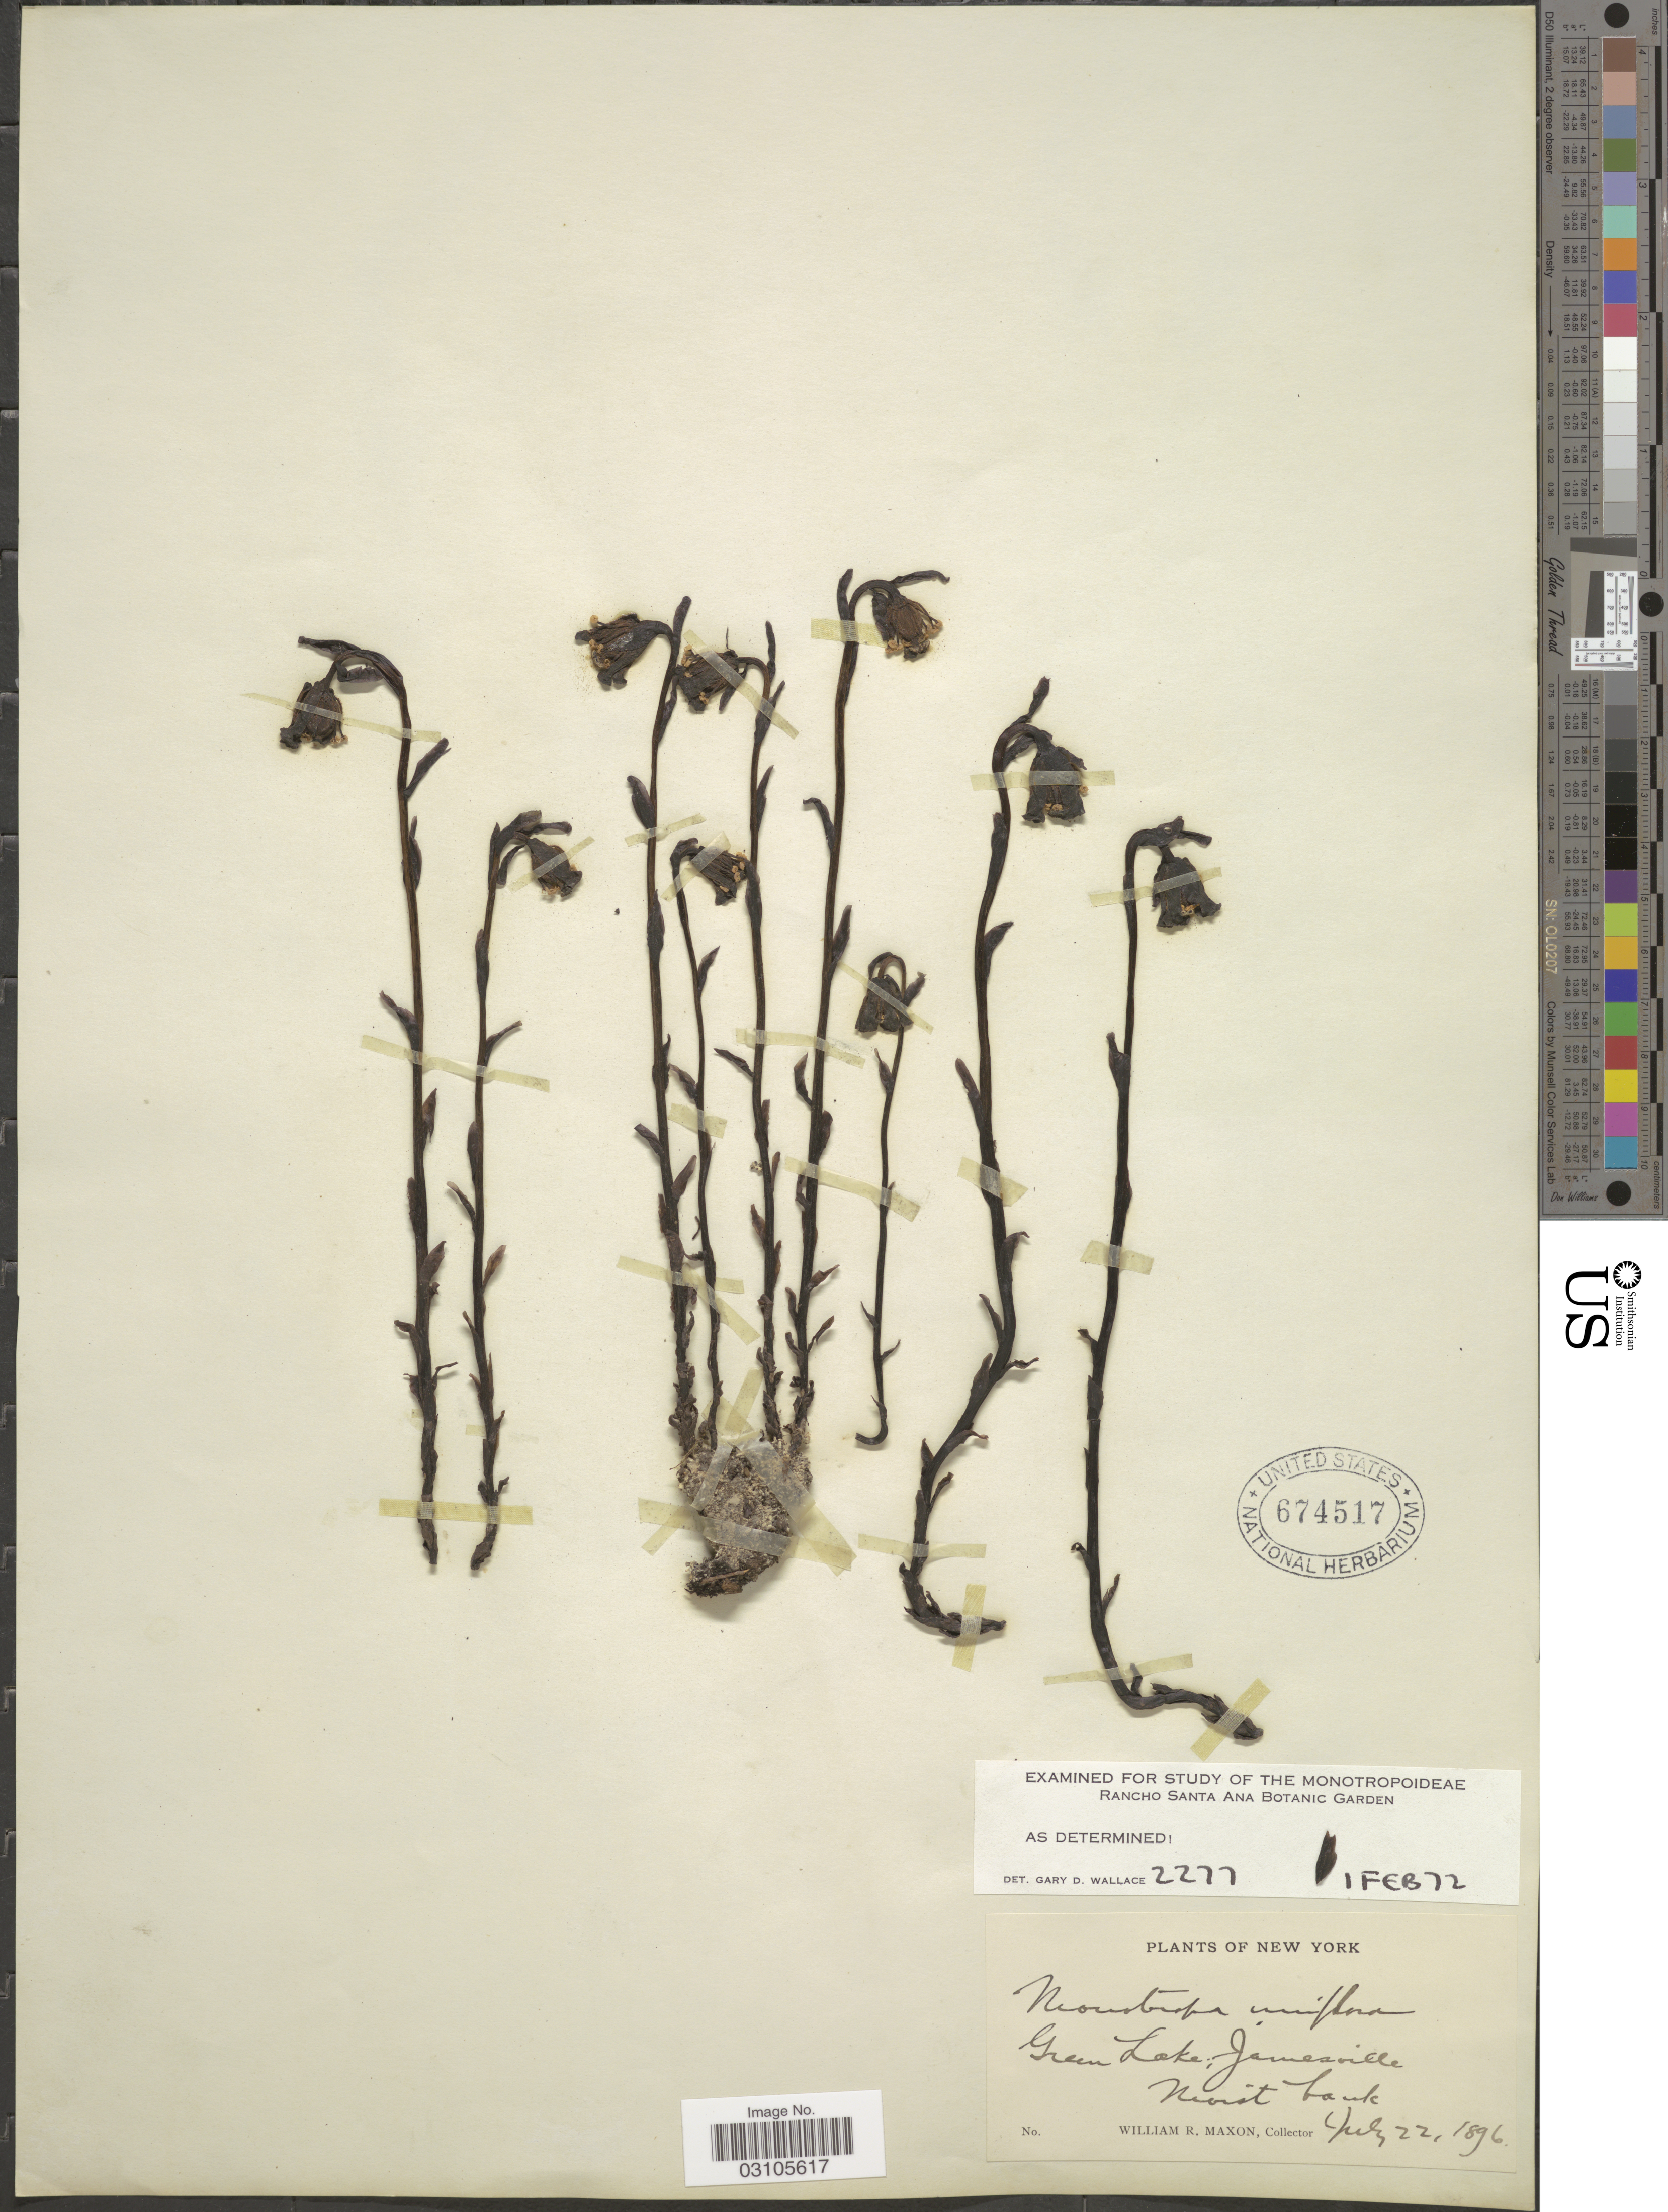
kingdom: Plantae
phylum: Tracheophyta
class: Magnoliopsida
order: Ericales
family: Ericaceae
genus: Monotropa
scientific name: Monotropa uniflora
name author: L.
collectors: W. R. Maxon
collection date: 1896-07-22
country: United States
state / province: New York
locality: Green Lake, jamesville. Moist bank.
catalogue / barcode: US 674517